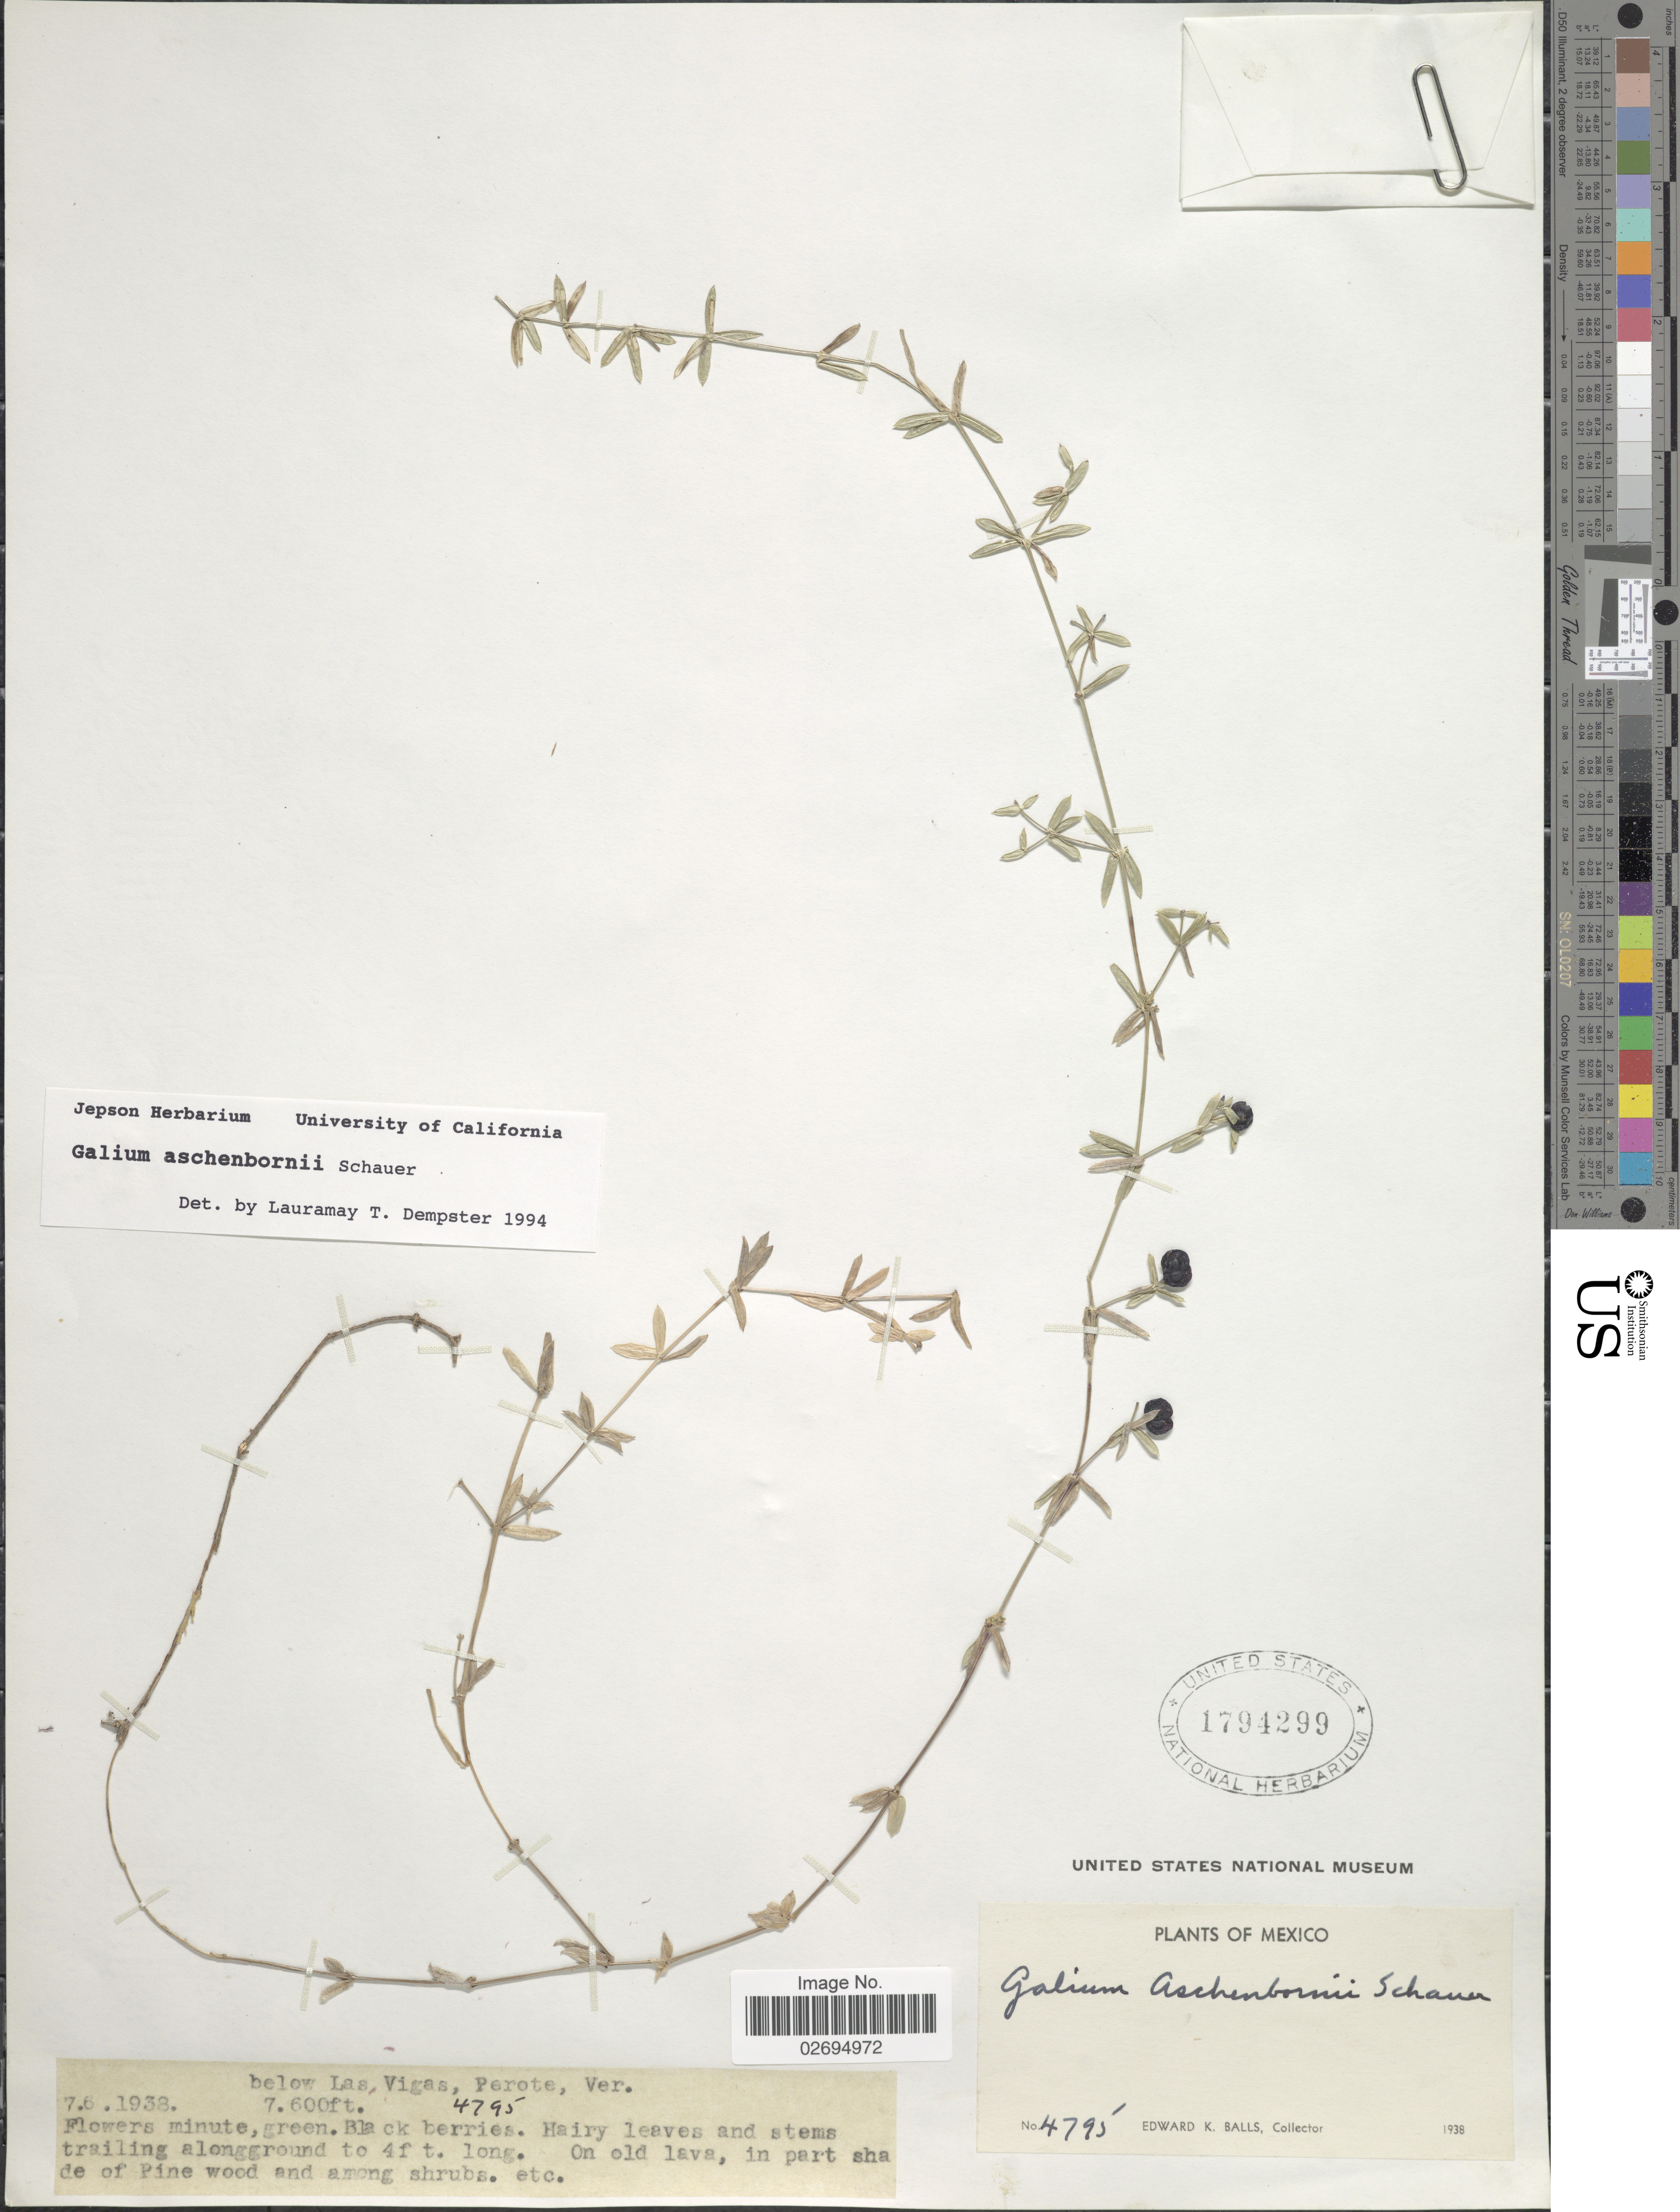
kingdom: Plantae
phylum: Tracheophyta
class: Magnoliopsida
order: Gentianales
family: Rubiaceae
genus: Galium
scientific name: Galium aschenbornii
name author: Schauer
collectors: E. K. Balls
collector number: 4795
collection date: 1938-06-07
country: Mexico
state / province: Veracruz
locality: Below Las Vigas, Perote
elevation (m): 2316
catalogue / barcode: US 1794299